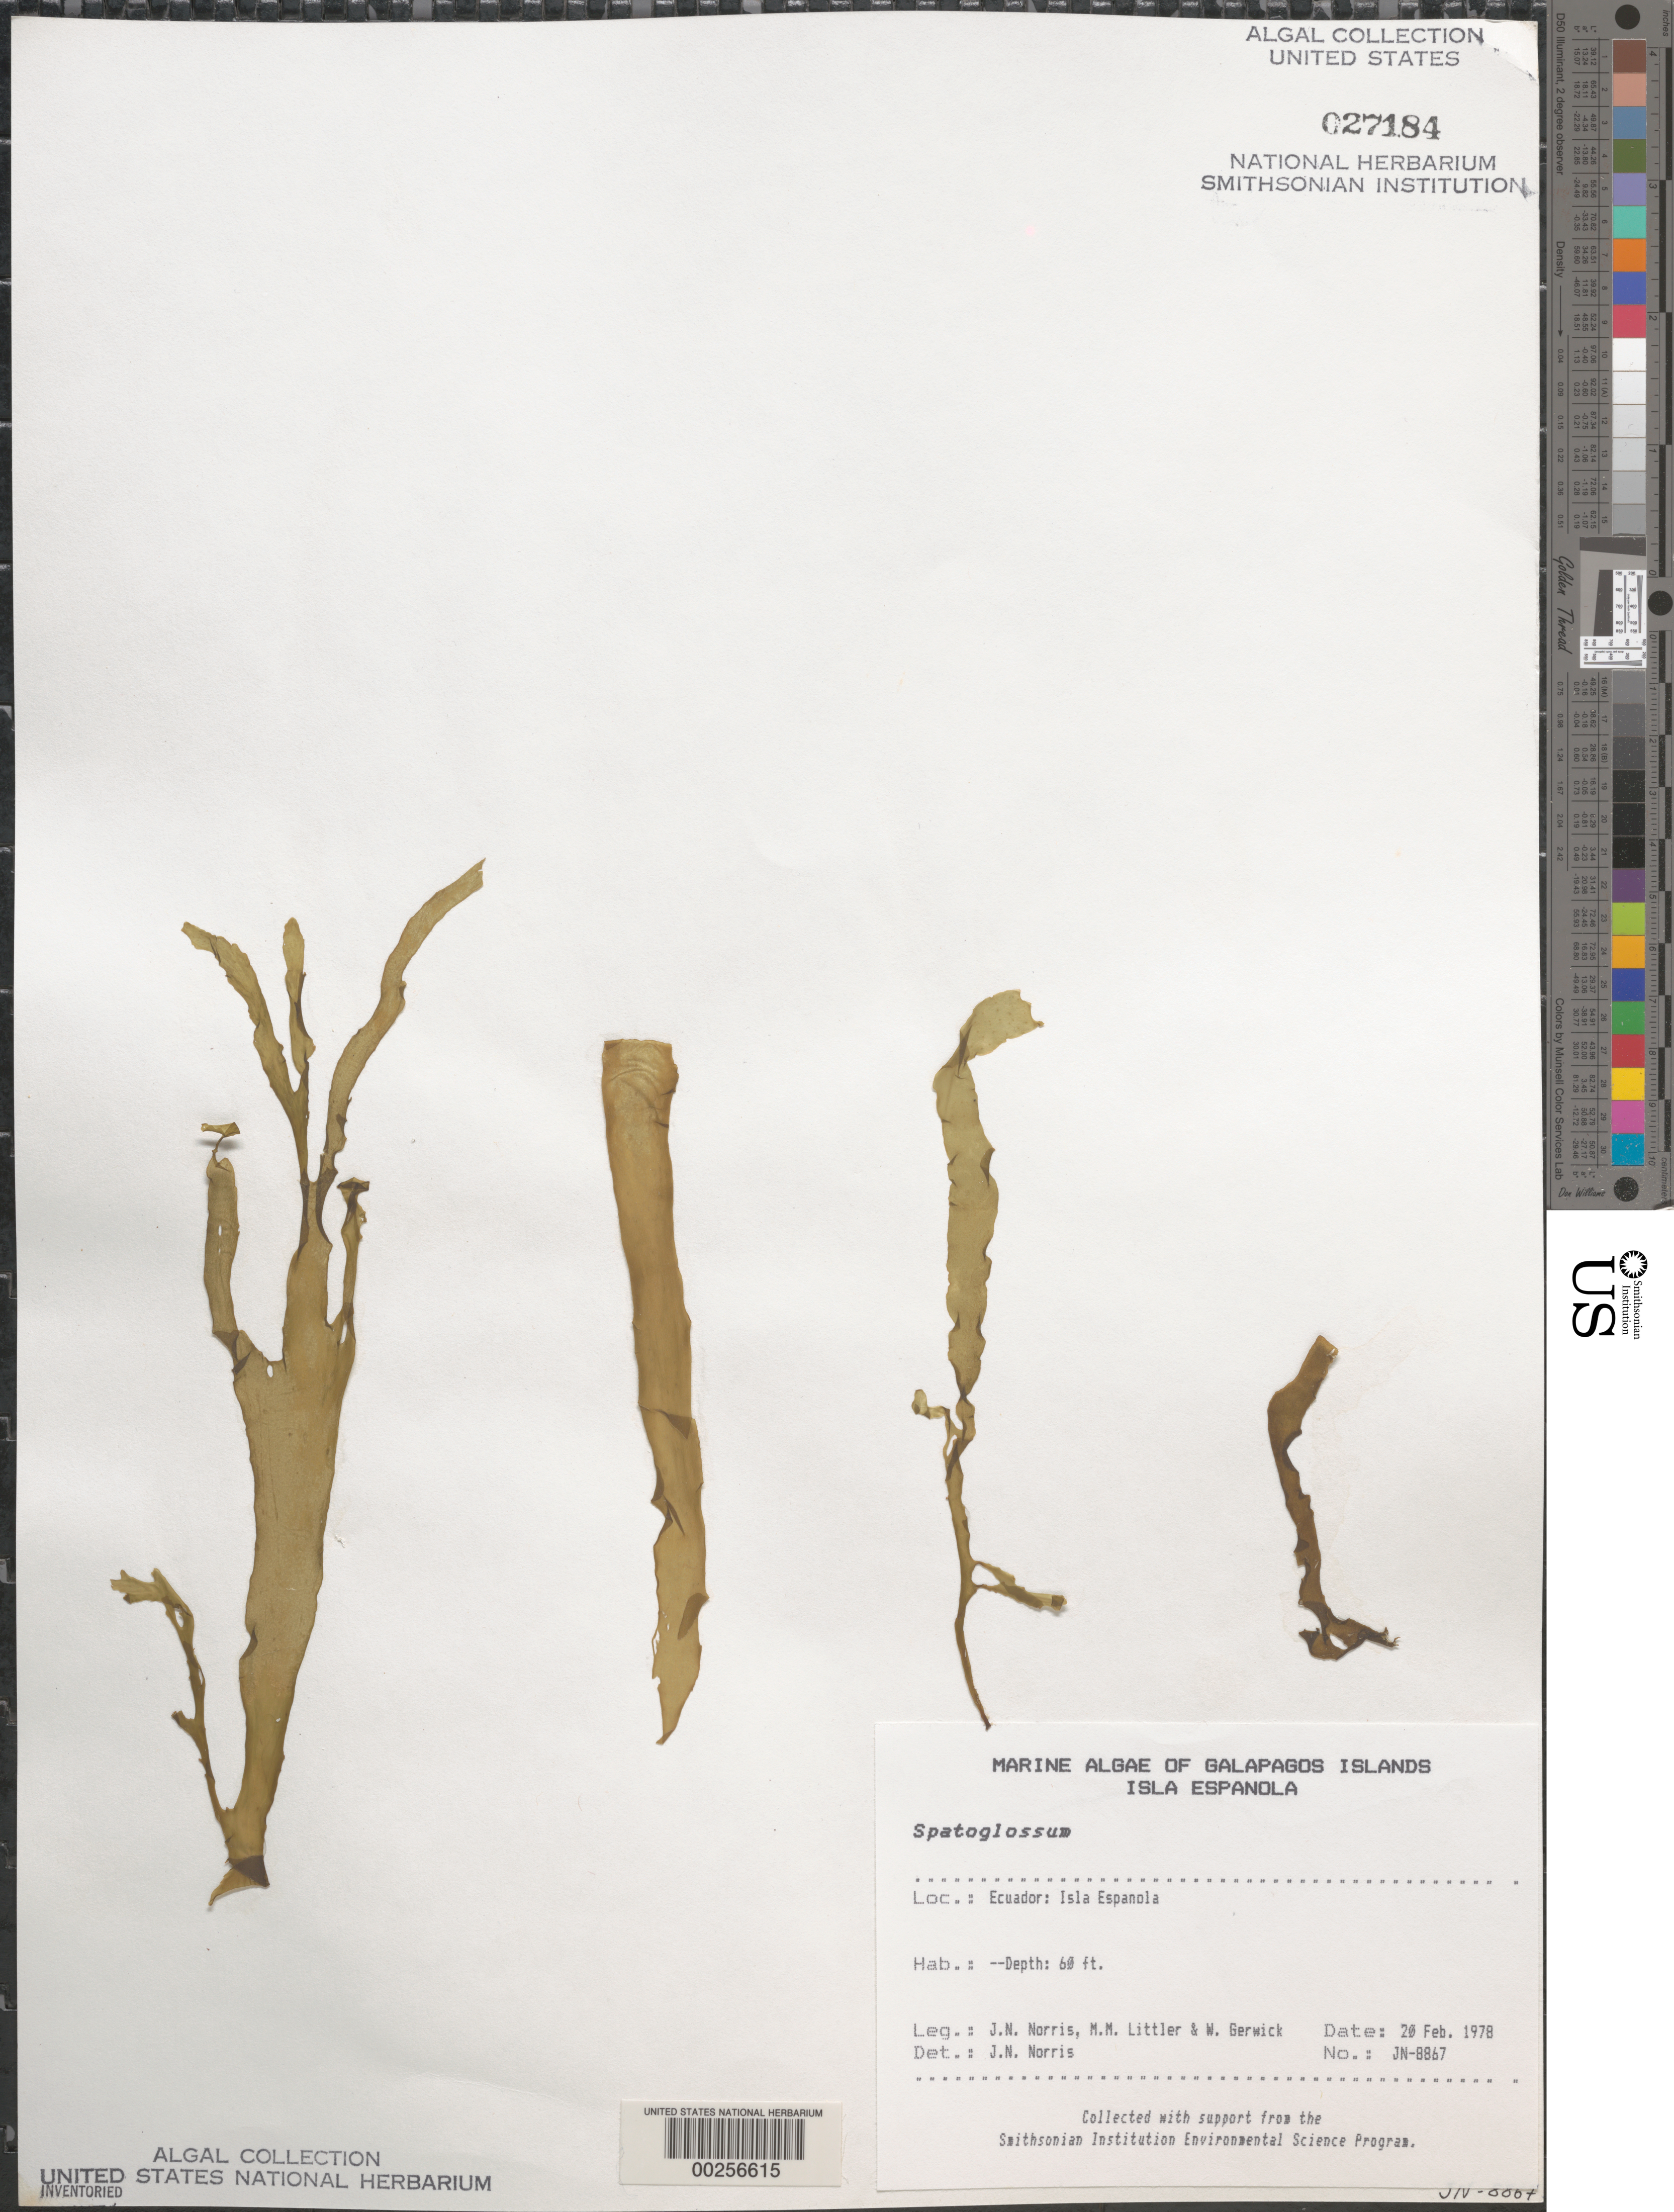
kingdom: Chromista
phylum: Ochrophyta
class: Phaeophyceae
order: Dictyotales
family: Dictyotaceae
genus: Spatoglossum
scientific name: Spatoglossum sp.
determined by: Norris, James N.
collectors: J. N. Norris, M. M. Littler & W. Gerwick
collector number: JN-8867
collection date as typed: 20 Feb 1978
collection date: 1978-02-20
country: Ecuador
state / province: Colón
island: Española [Hood]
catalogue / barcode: US 27184